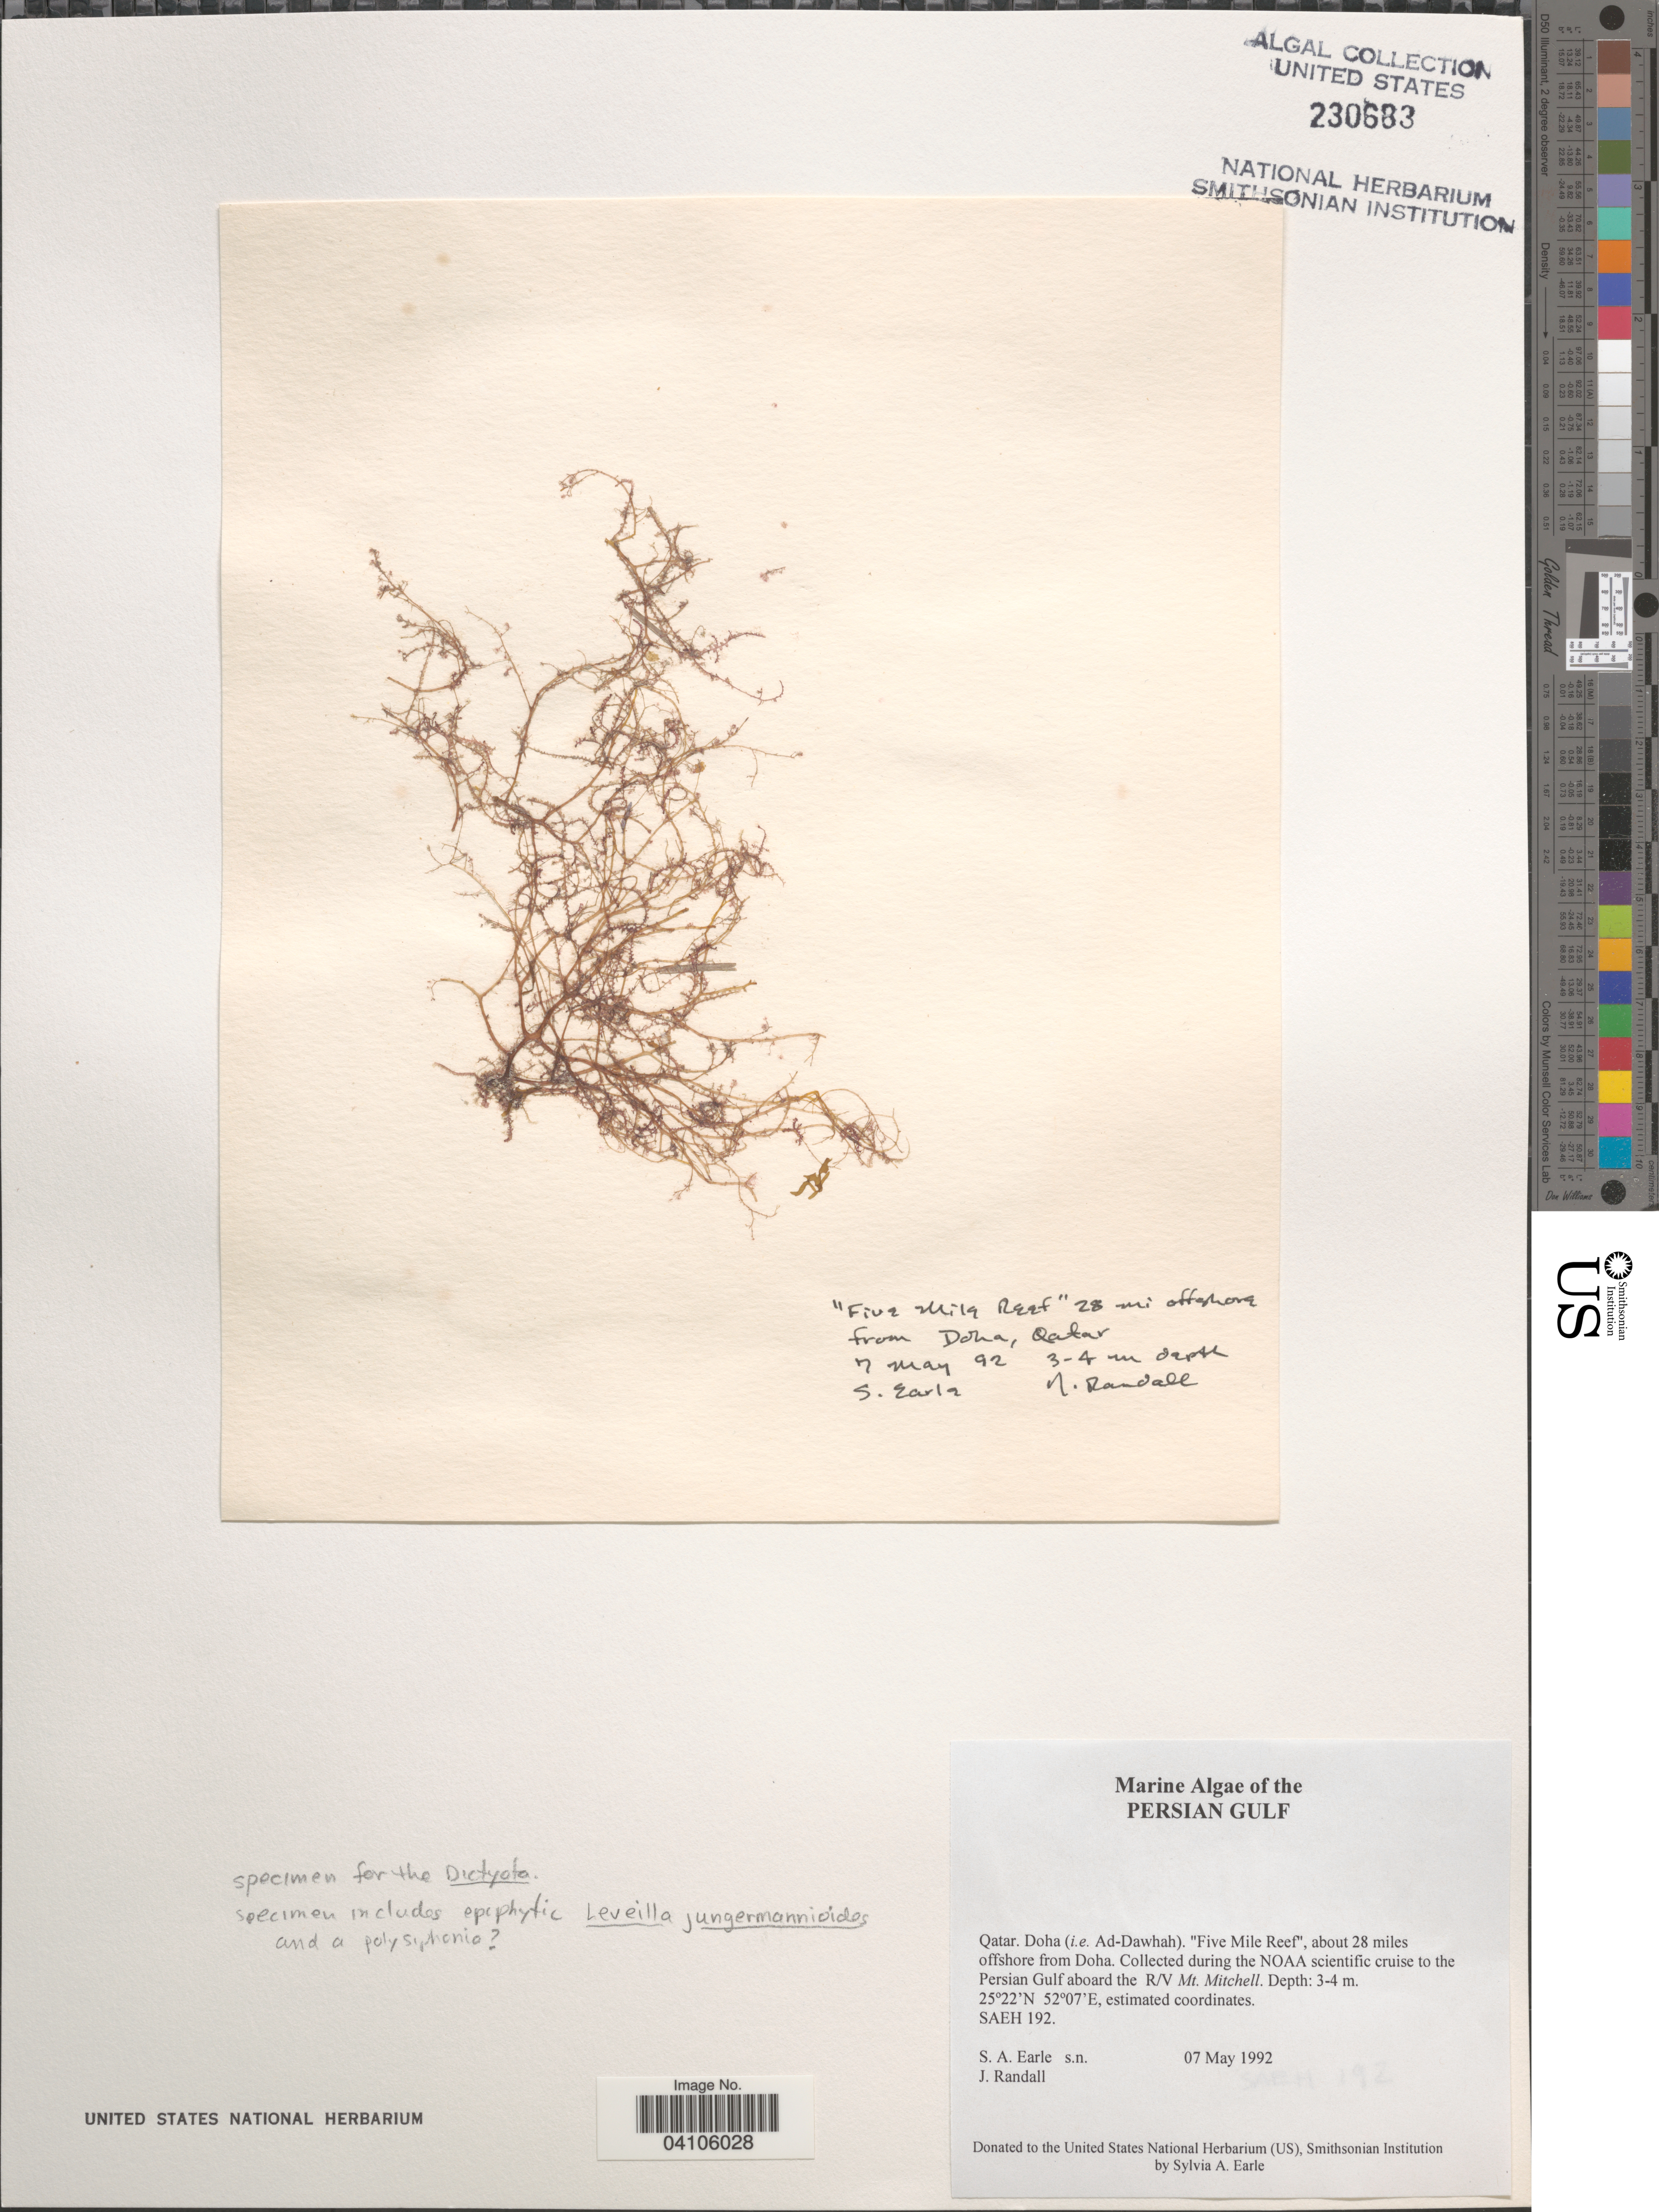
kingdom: Plantae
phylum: Rhodophyta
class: Florideophyceae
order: Ceramiales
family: Rhodomelaceae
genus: Leveillea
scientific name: Leveillea jungermannioides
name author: (Hering & G. Martens in G. Martens & Hering) Harv.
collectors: S. A. Earle & J. Randall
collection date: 1992-05-07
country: Quatar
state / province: Ad Dawhah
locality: Persian Gulf. Qatar. Doha. "Five Mile Reef", about 28 miles offshore from Doha. The NOAA scientific cruise to the Persian Gulf aboard the R/V Mt. Mitchell.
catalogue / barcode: US 230683